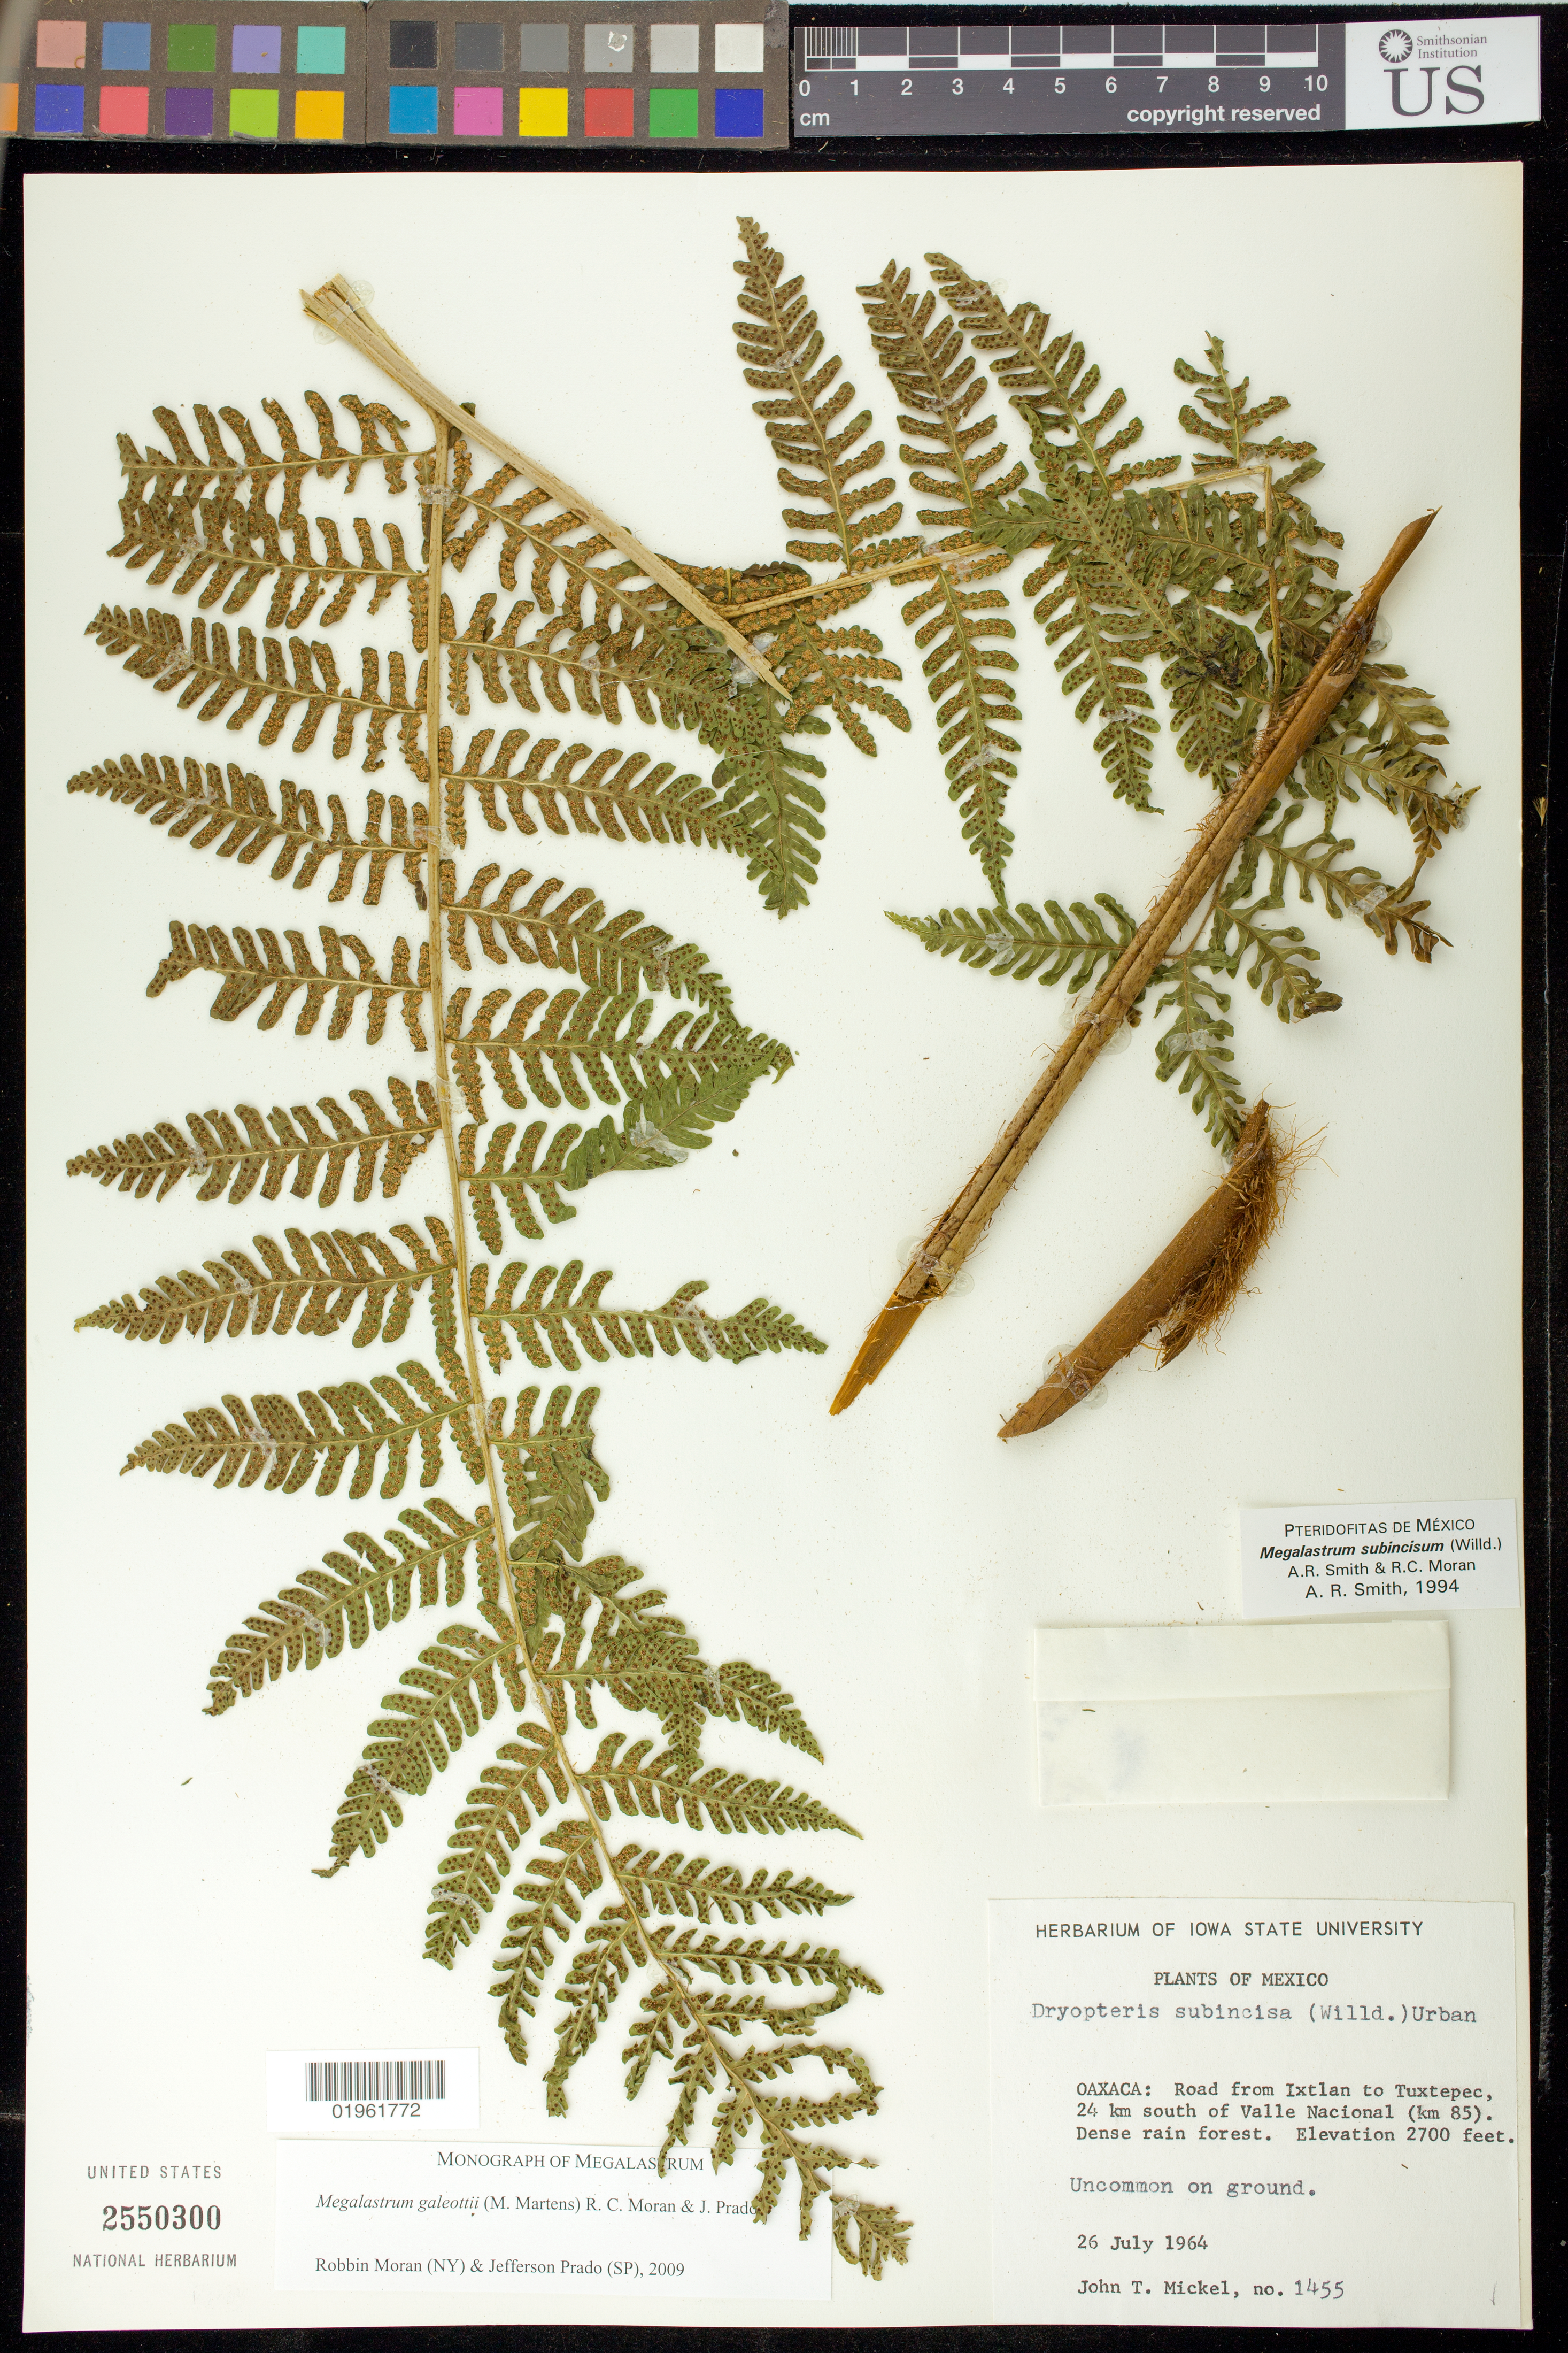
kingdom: Plantae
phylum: Tracheophyta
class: Polypodiopsida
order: Polypodiales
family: Dryopteridaceae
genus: Megalastrum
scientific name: Megalastrum galeottii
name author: (M. Martens) R.C. Moran & J. Prado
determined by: Moran, R. C.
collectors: J. T. Mickel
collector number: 1455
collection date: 1964-07-26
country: Mexico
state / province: Oaxaca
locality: Road from Ixtlan to Tuxtepec, 24 k m south of Valle Nacional (km 85)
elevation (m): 823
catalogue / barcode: US 2550300